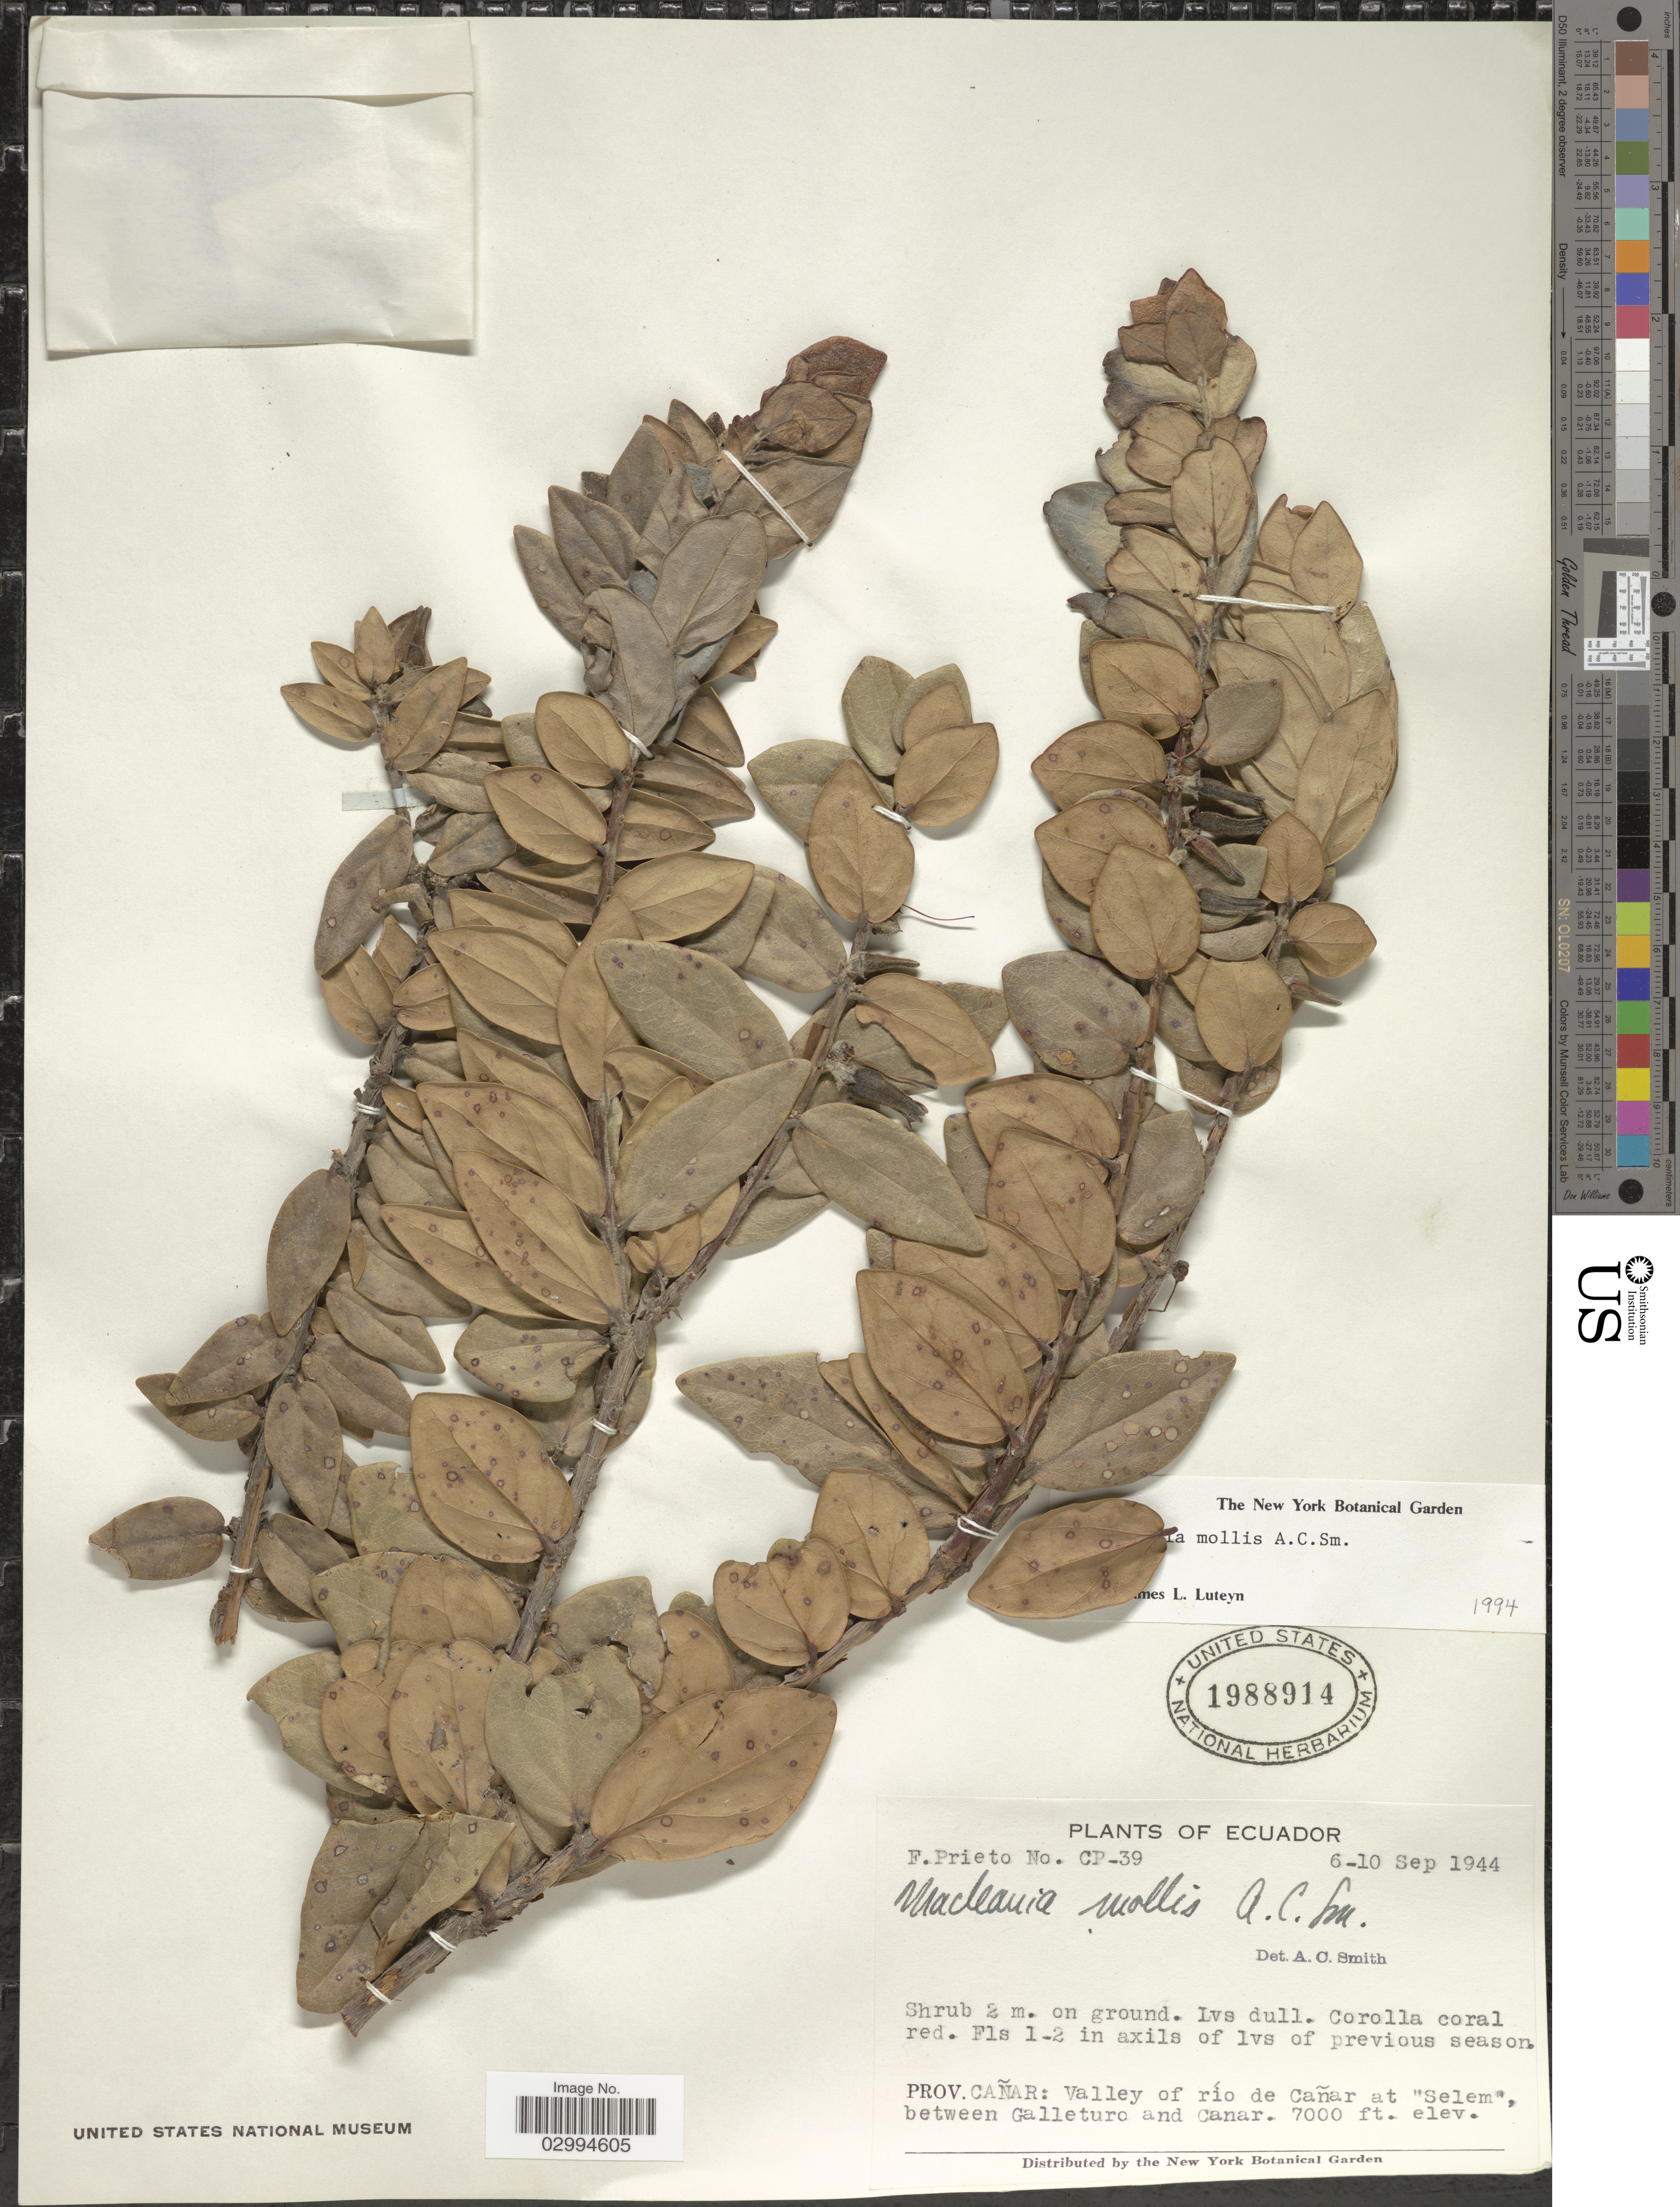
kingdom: Plantae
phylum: Tracheophyta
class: Magnoliopsida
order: Ericales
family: Ericaceae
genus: Macleania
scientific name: Macleania mollis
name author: A.C. Sm.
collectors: F. Prieto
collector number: CP-39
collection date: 1944-09-06/1944-09-10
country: Ecuador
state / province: Cañar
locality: Valley of río de Cañar at "Selem", between Galleturo and Canar.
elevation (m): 2134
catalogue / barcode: US 1988914